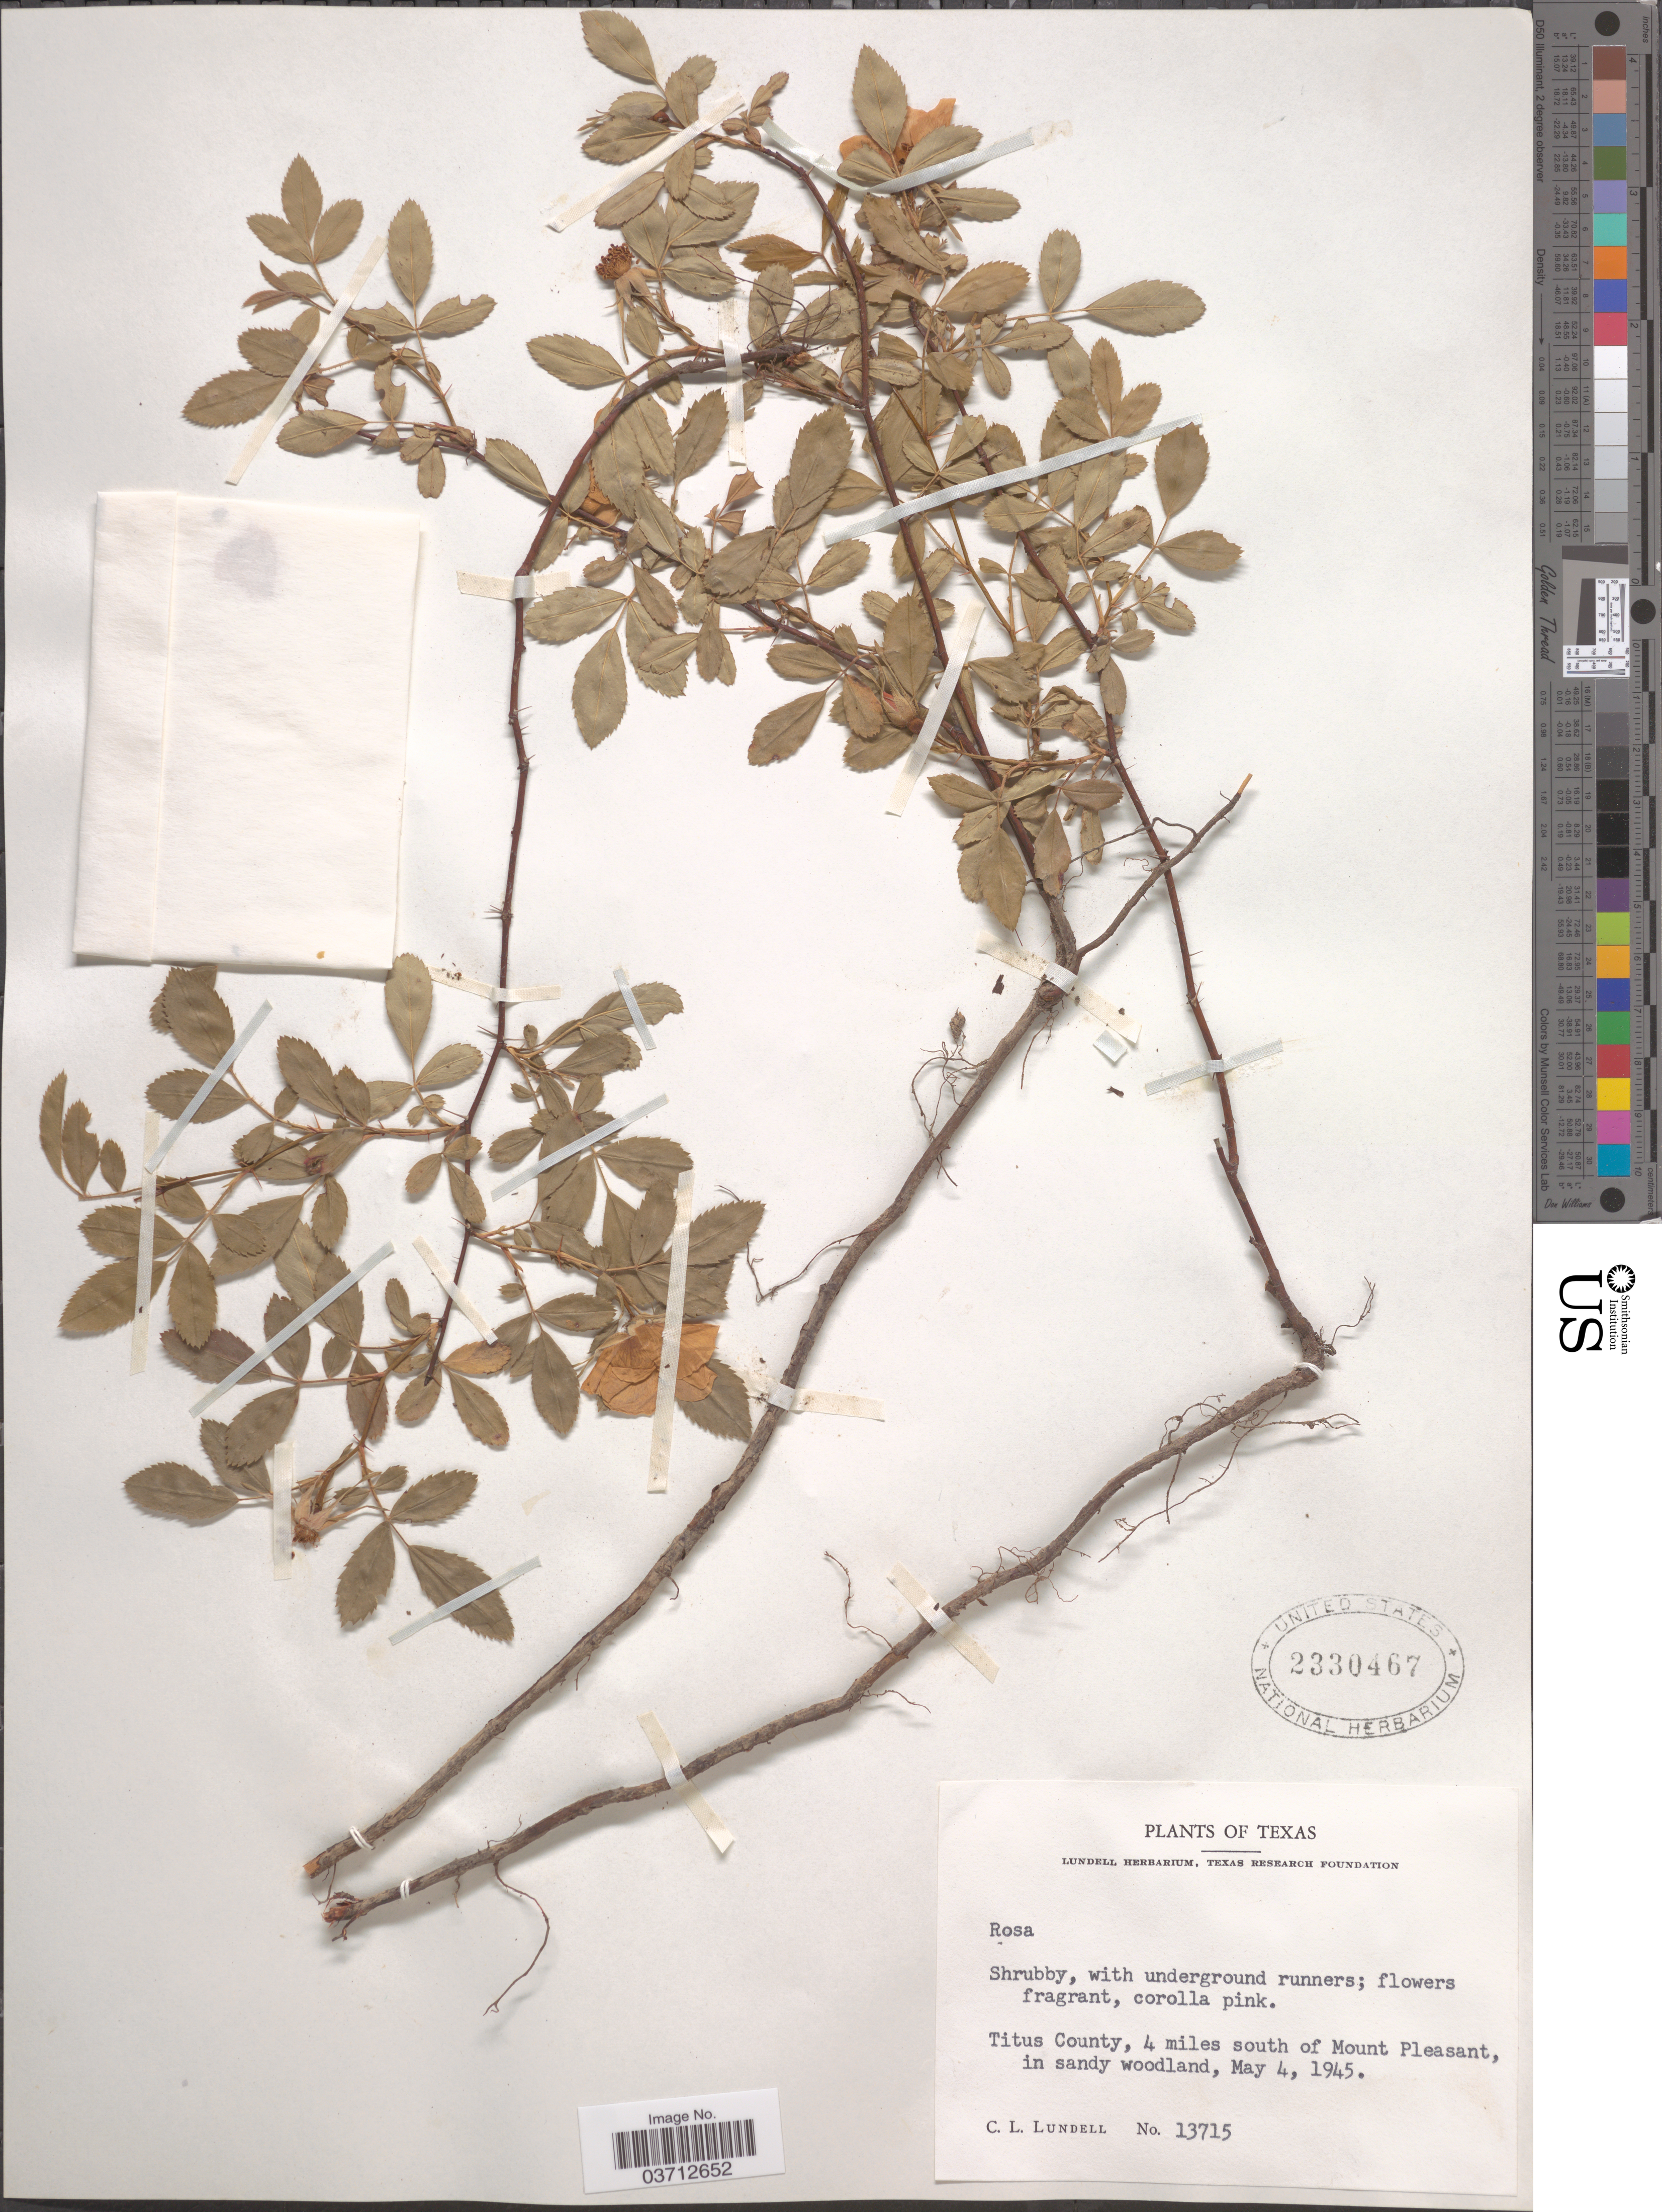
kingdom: Plantae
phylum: Tracheophyta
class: Magnoliopsida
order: Rosales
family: Rosaceae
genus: Rosa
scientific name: Rosa sp.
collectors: C. L. Lundell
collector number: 13715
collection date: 1945-05-04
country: United States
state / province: Texas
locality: Titus County, 4 miles south of Mount Pleasant.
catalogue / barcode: US 2330467